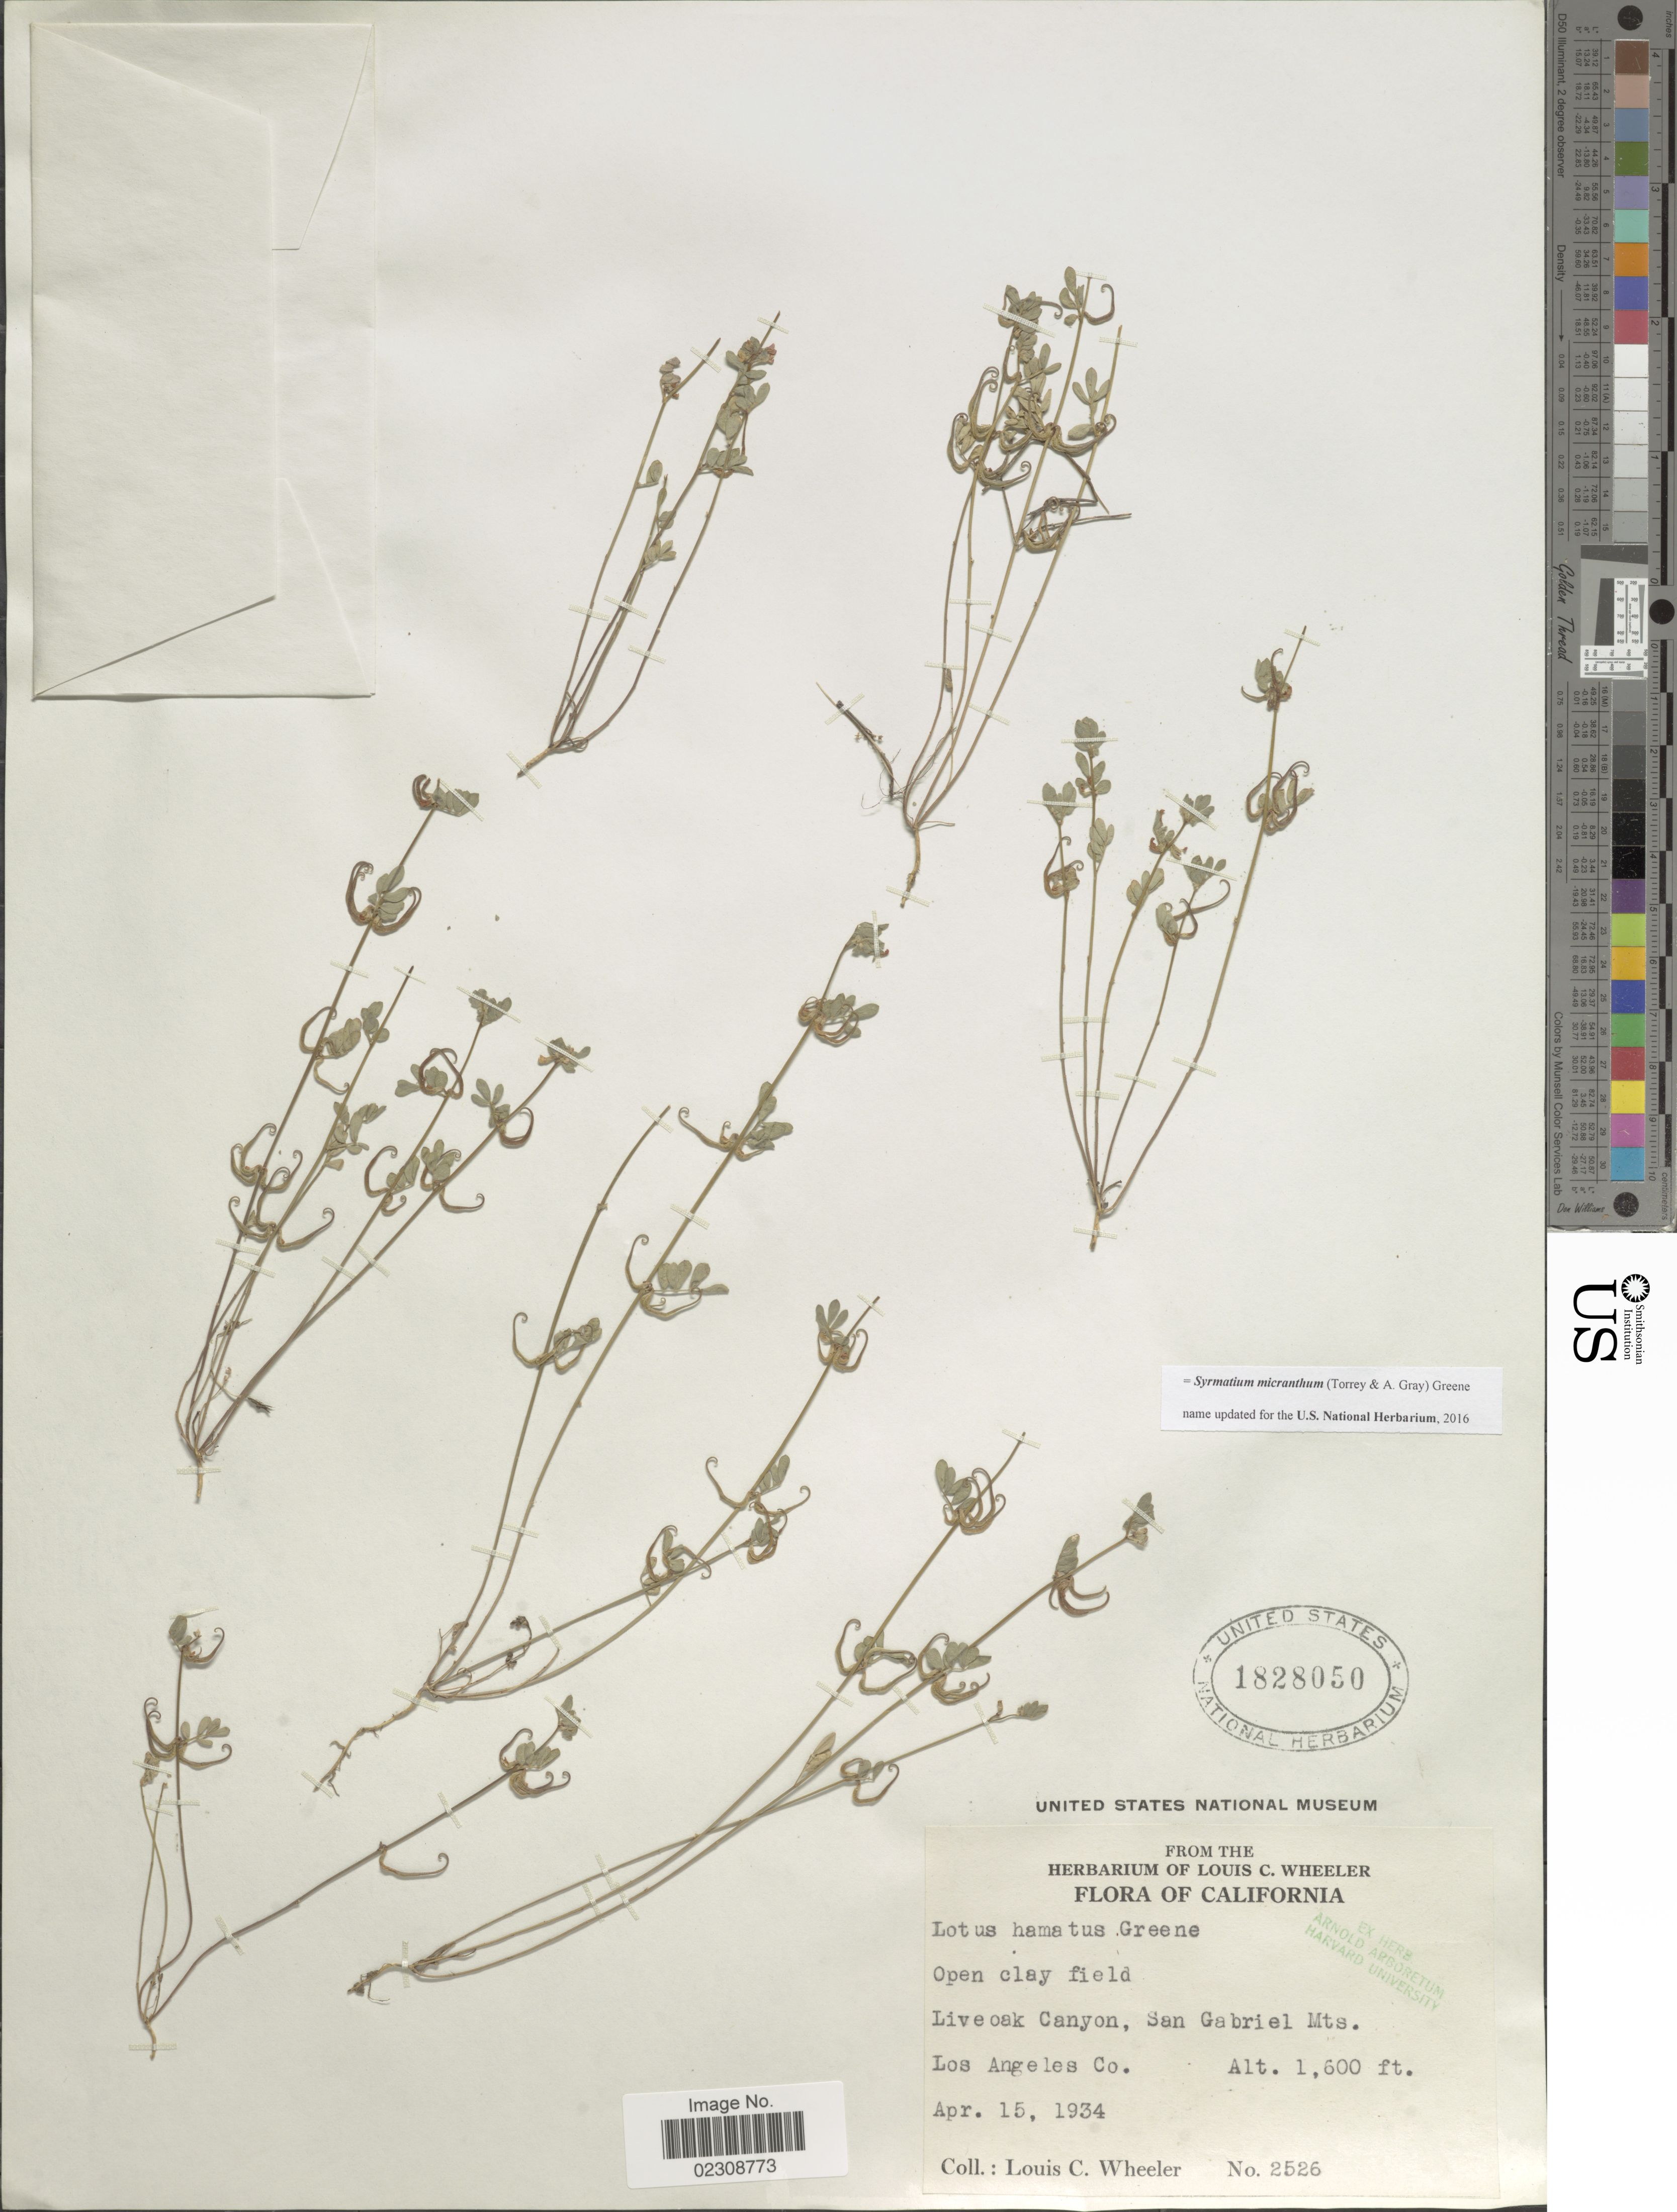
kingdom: Plantae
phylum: Tracheophyta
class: Magnoliopsida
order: Fabales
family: Fabaceae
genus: Syrmatium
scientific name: Syrmatium micranthum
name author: (Torr. & A. Gray) Greene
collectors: L. C. Wheeler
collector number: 2526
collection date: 1934-04-15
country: United States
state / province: California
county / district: Los Angeles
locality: Live oak Canyon, San Gabriel Mts. Los Angeles Co.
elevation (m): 488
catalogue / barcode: US 1828050